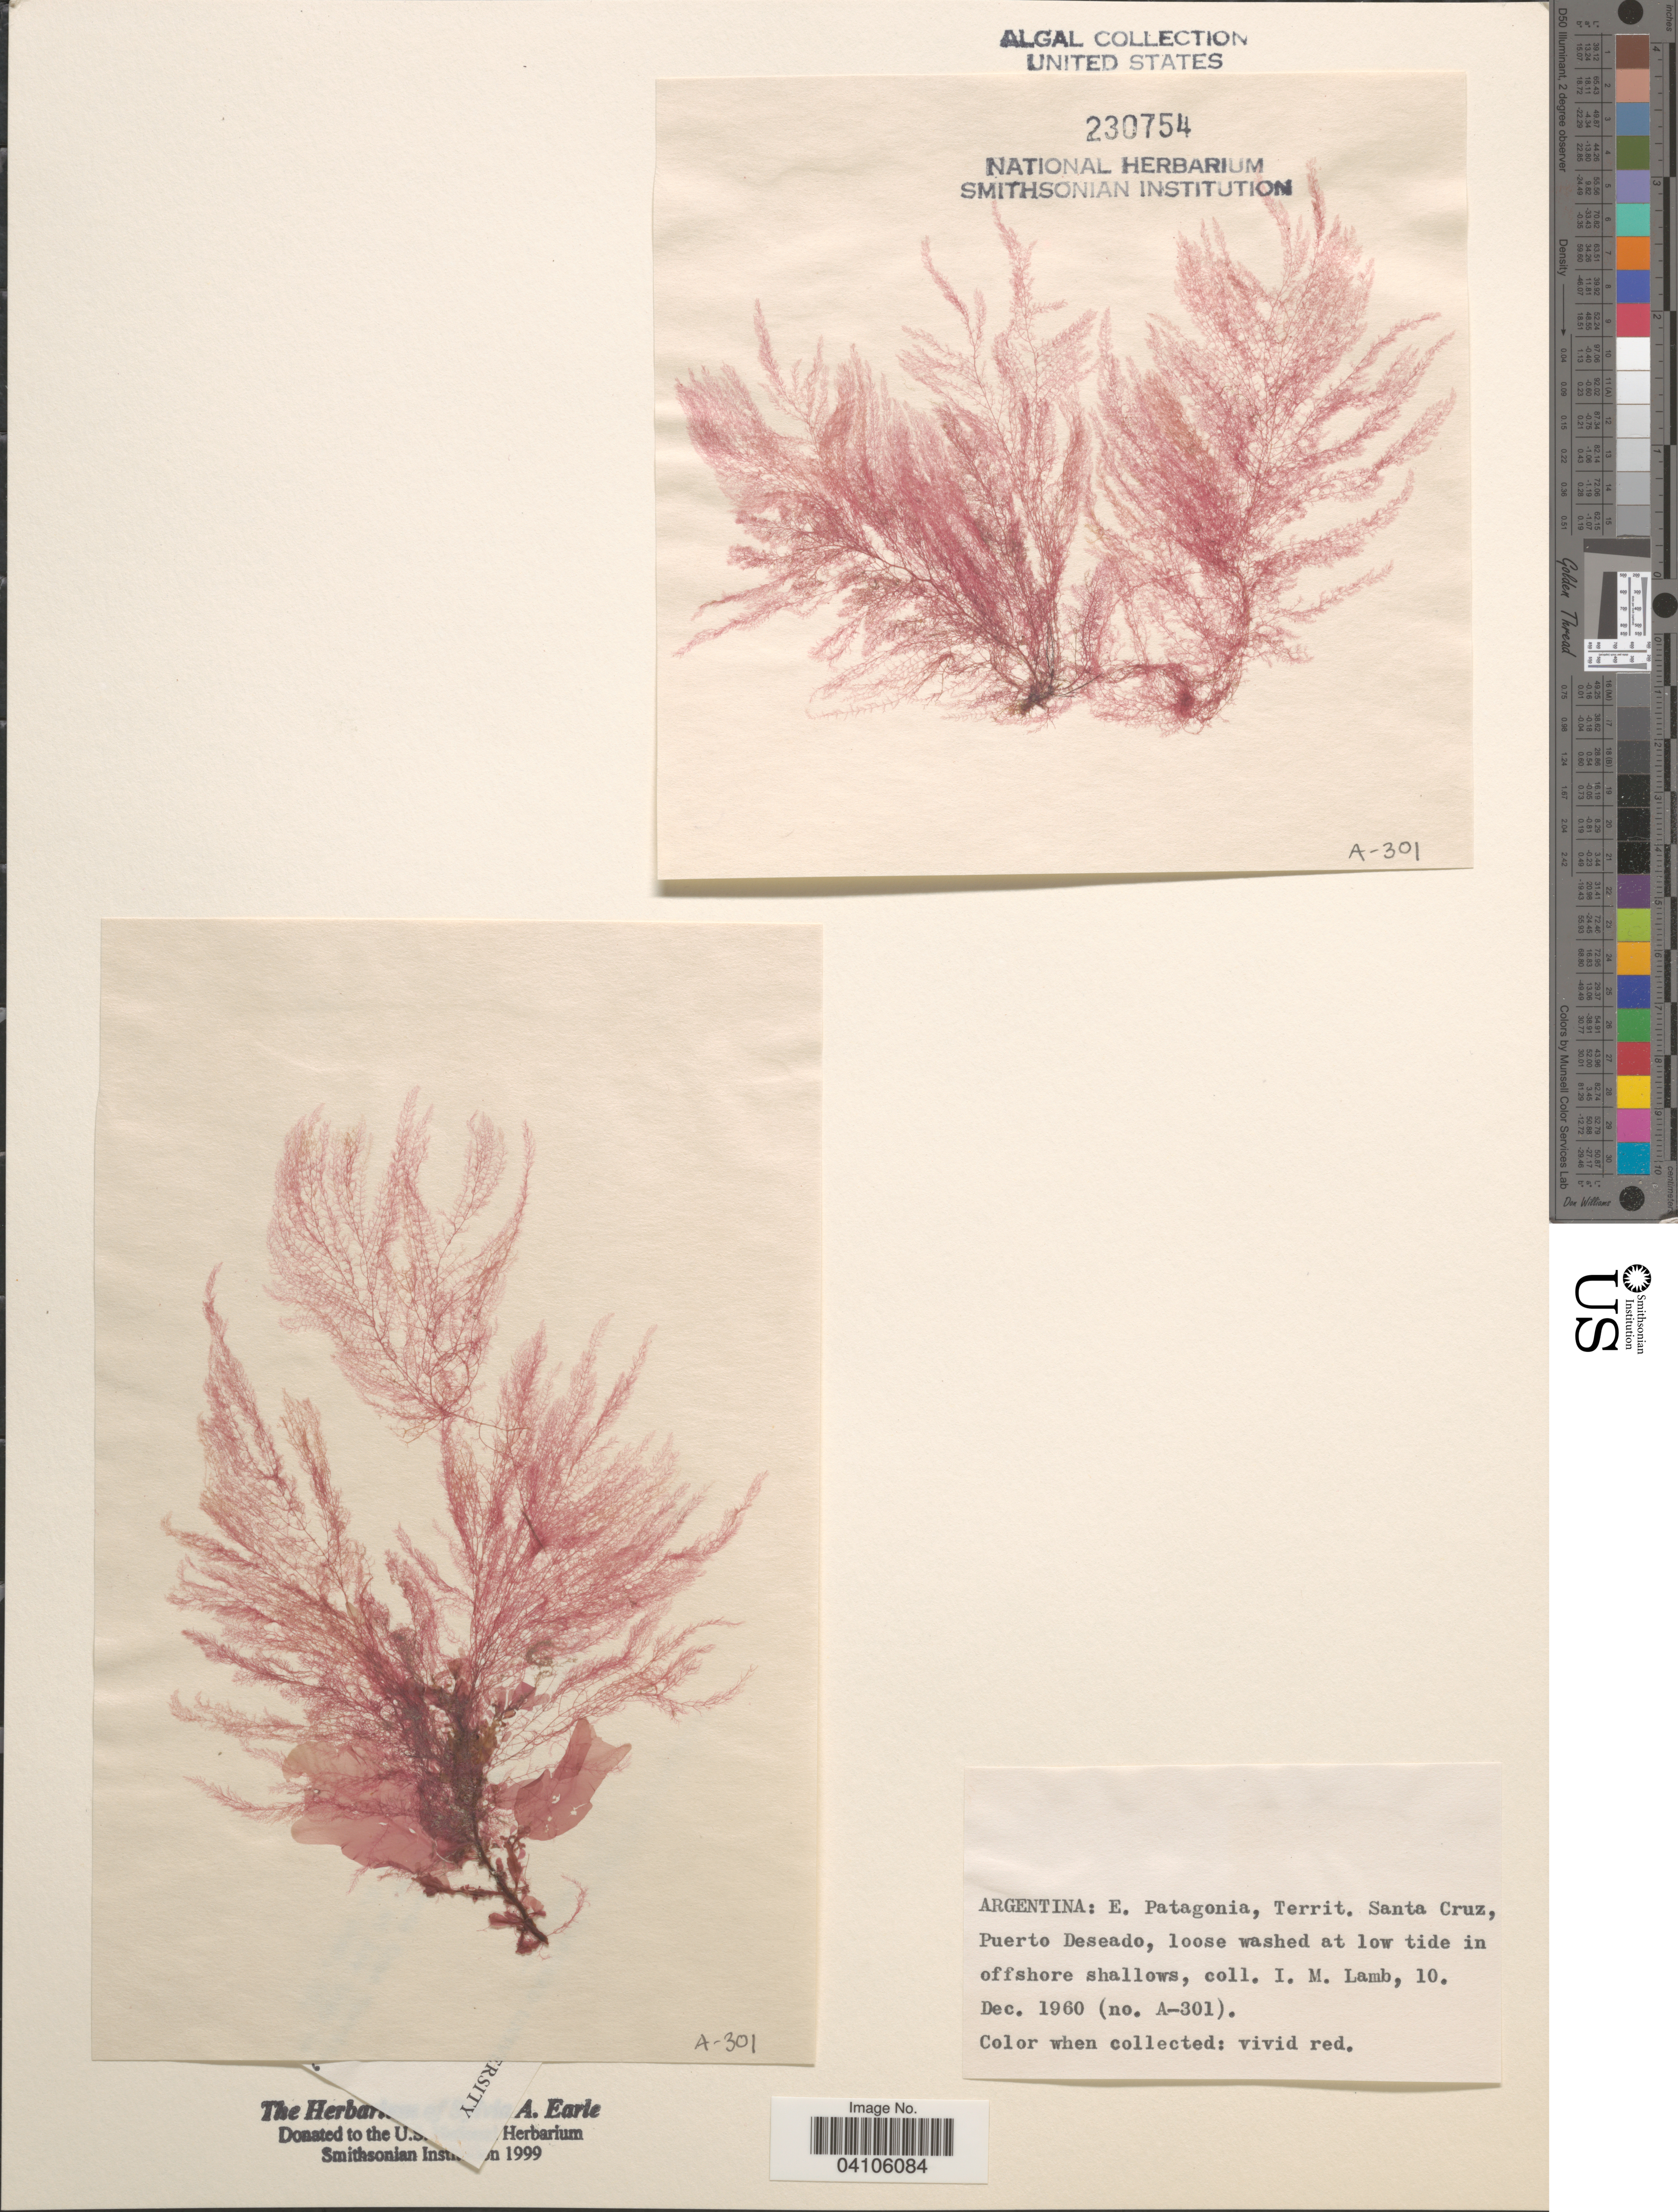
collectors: I. M. Lamb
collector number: A-301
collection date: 1960-12-10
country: Argentina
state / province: Santa Cruz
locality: E. Patagonia, Territ. Santa Cruz, Puerto Deseado.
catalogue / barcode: US 230754